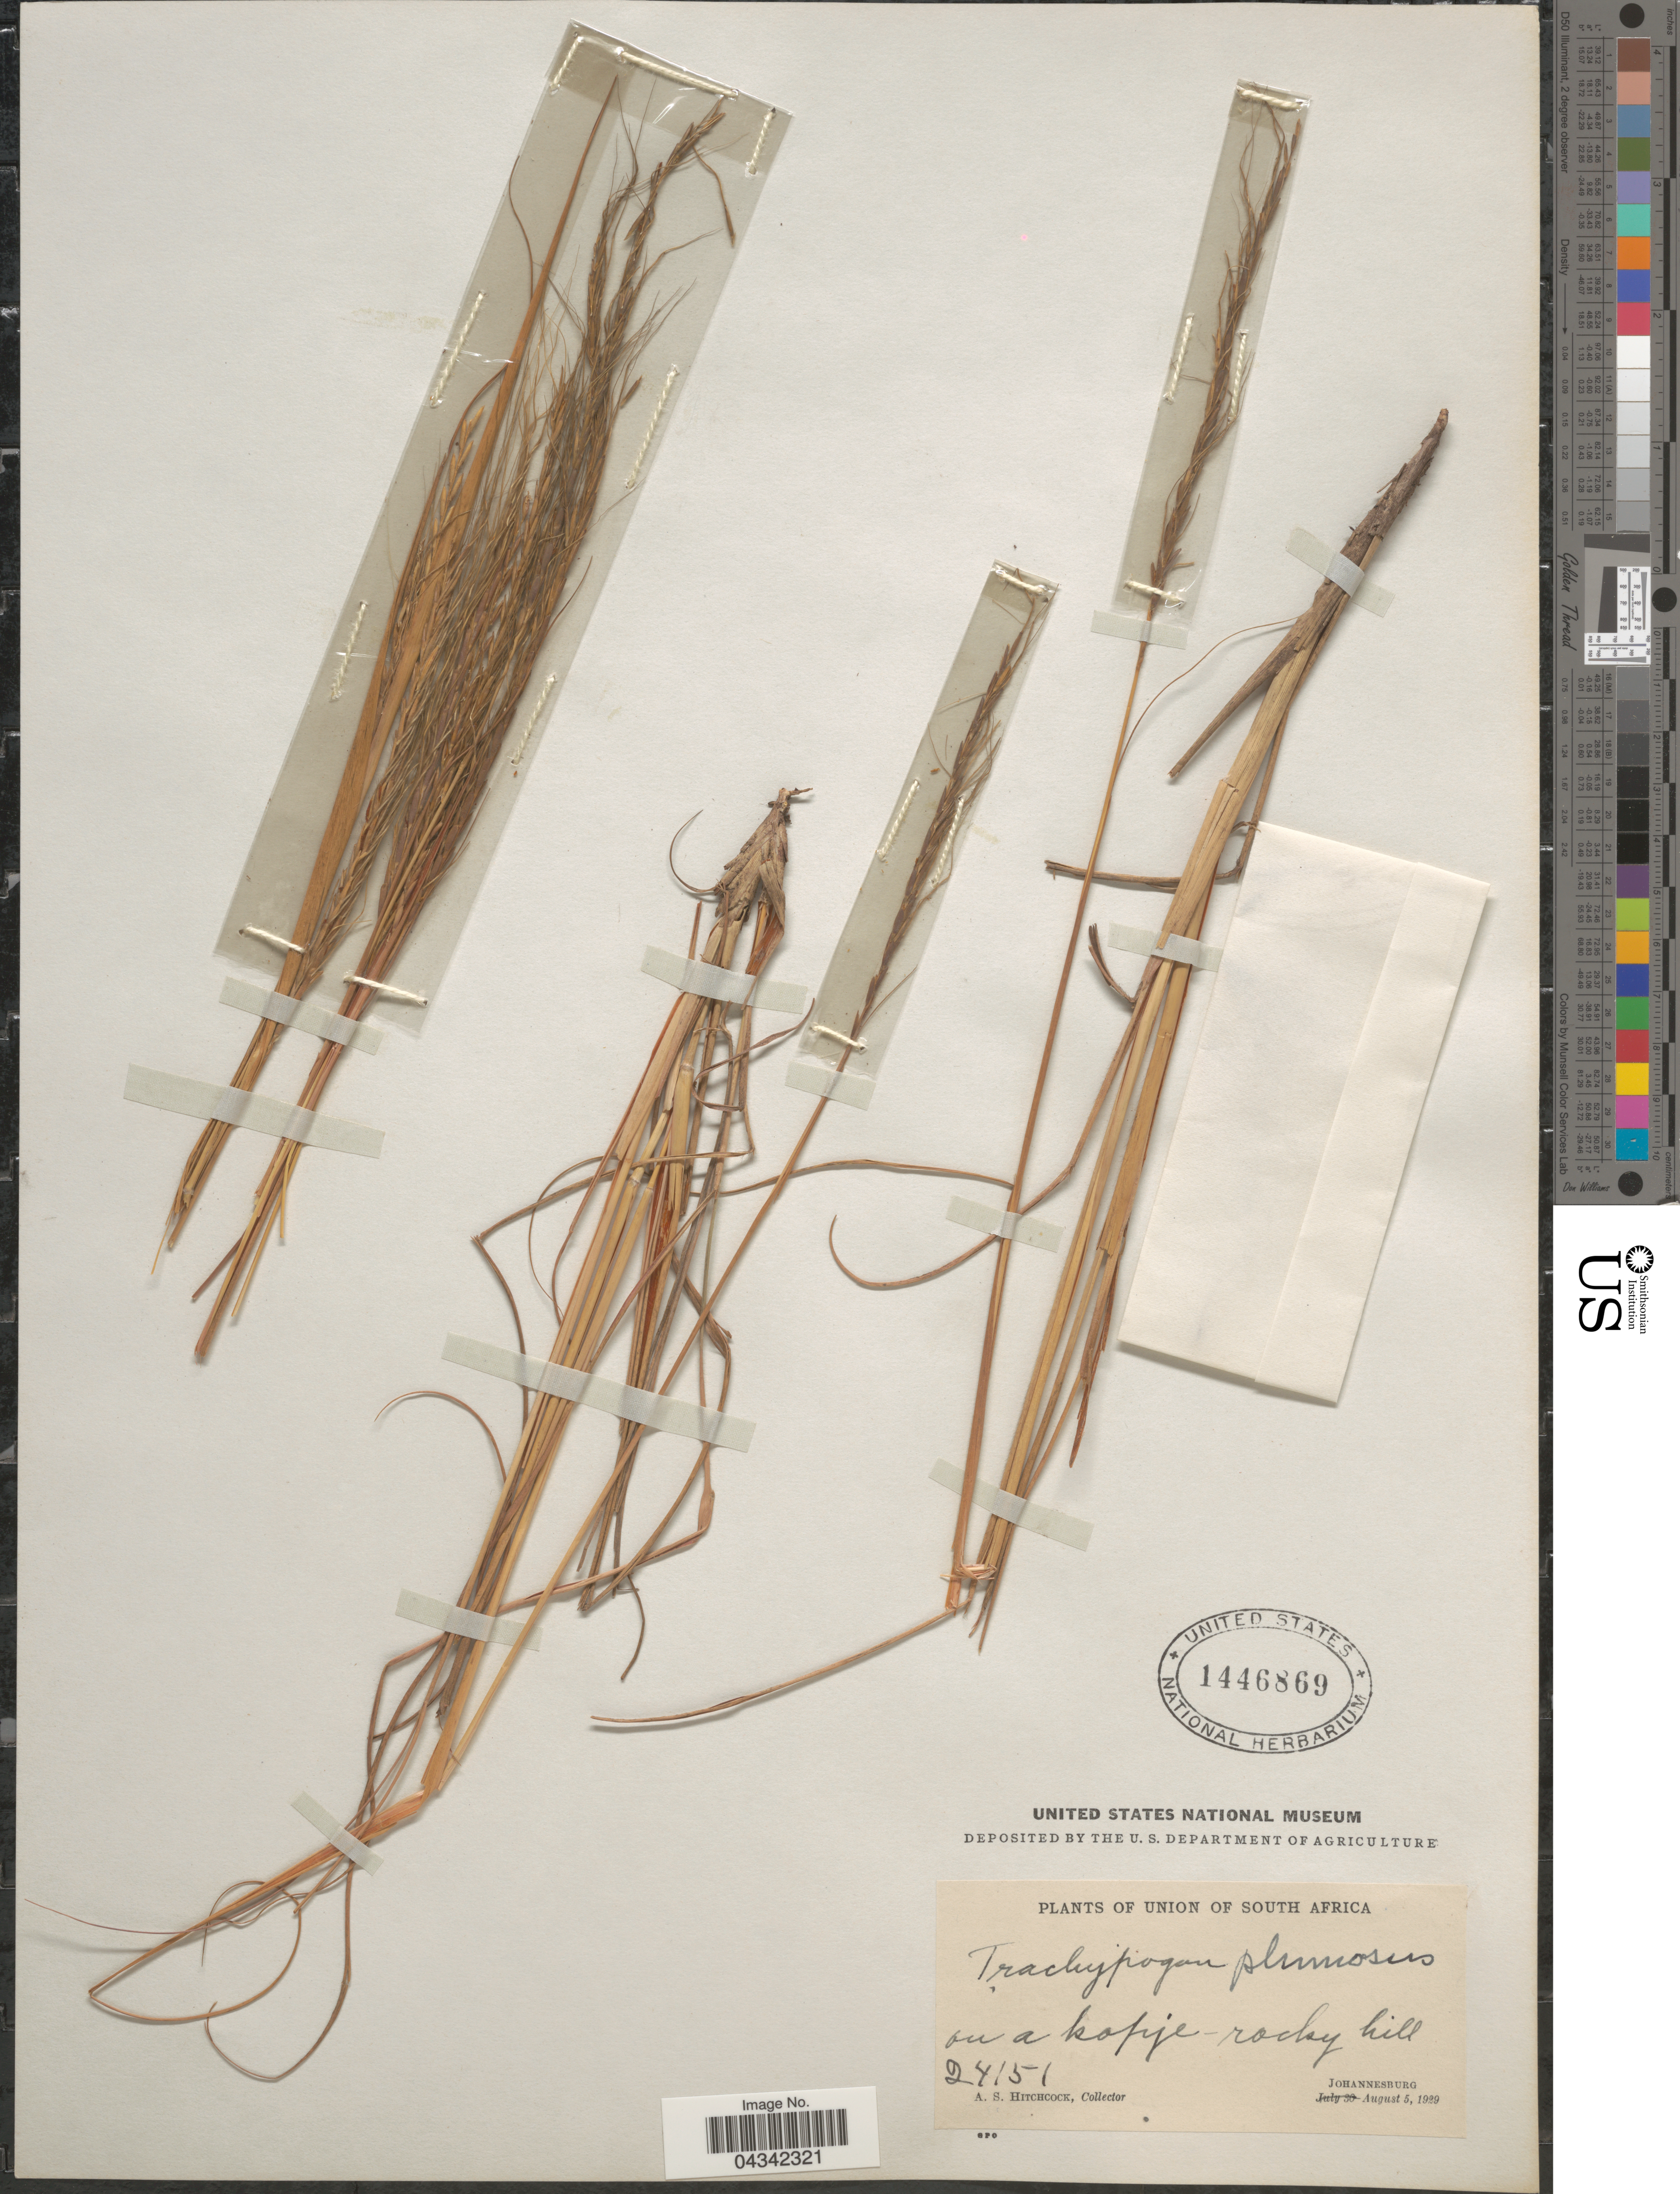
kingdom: Plantae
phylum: Tracheophyta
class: Liliopsida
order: Poales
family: Poaceae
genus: Trachypogon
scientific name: Trachypogon spicatus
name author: (L. f.) Kuntze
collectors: A. S. Hitchcock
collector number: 24151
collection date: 1929-08-05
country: South Africa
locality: Union of South Africa. On a kopje-rocky hill. Johannesburg.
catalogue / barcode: US 1446869